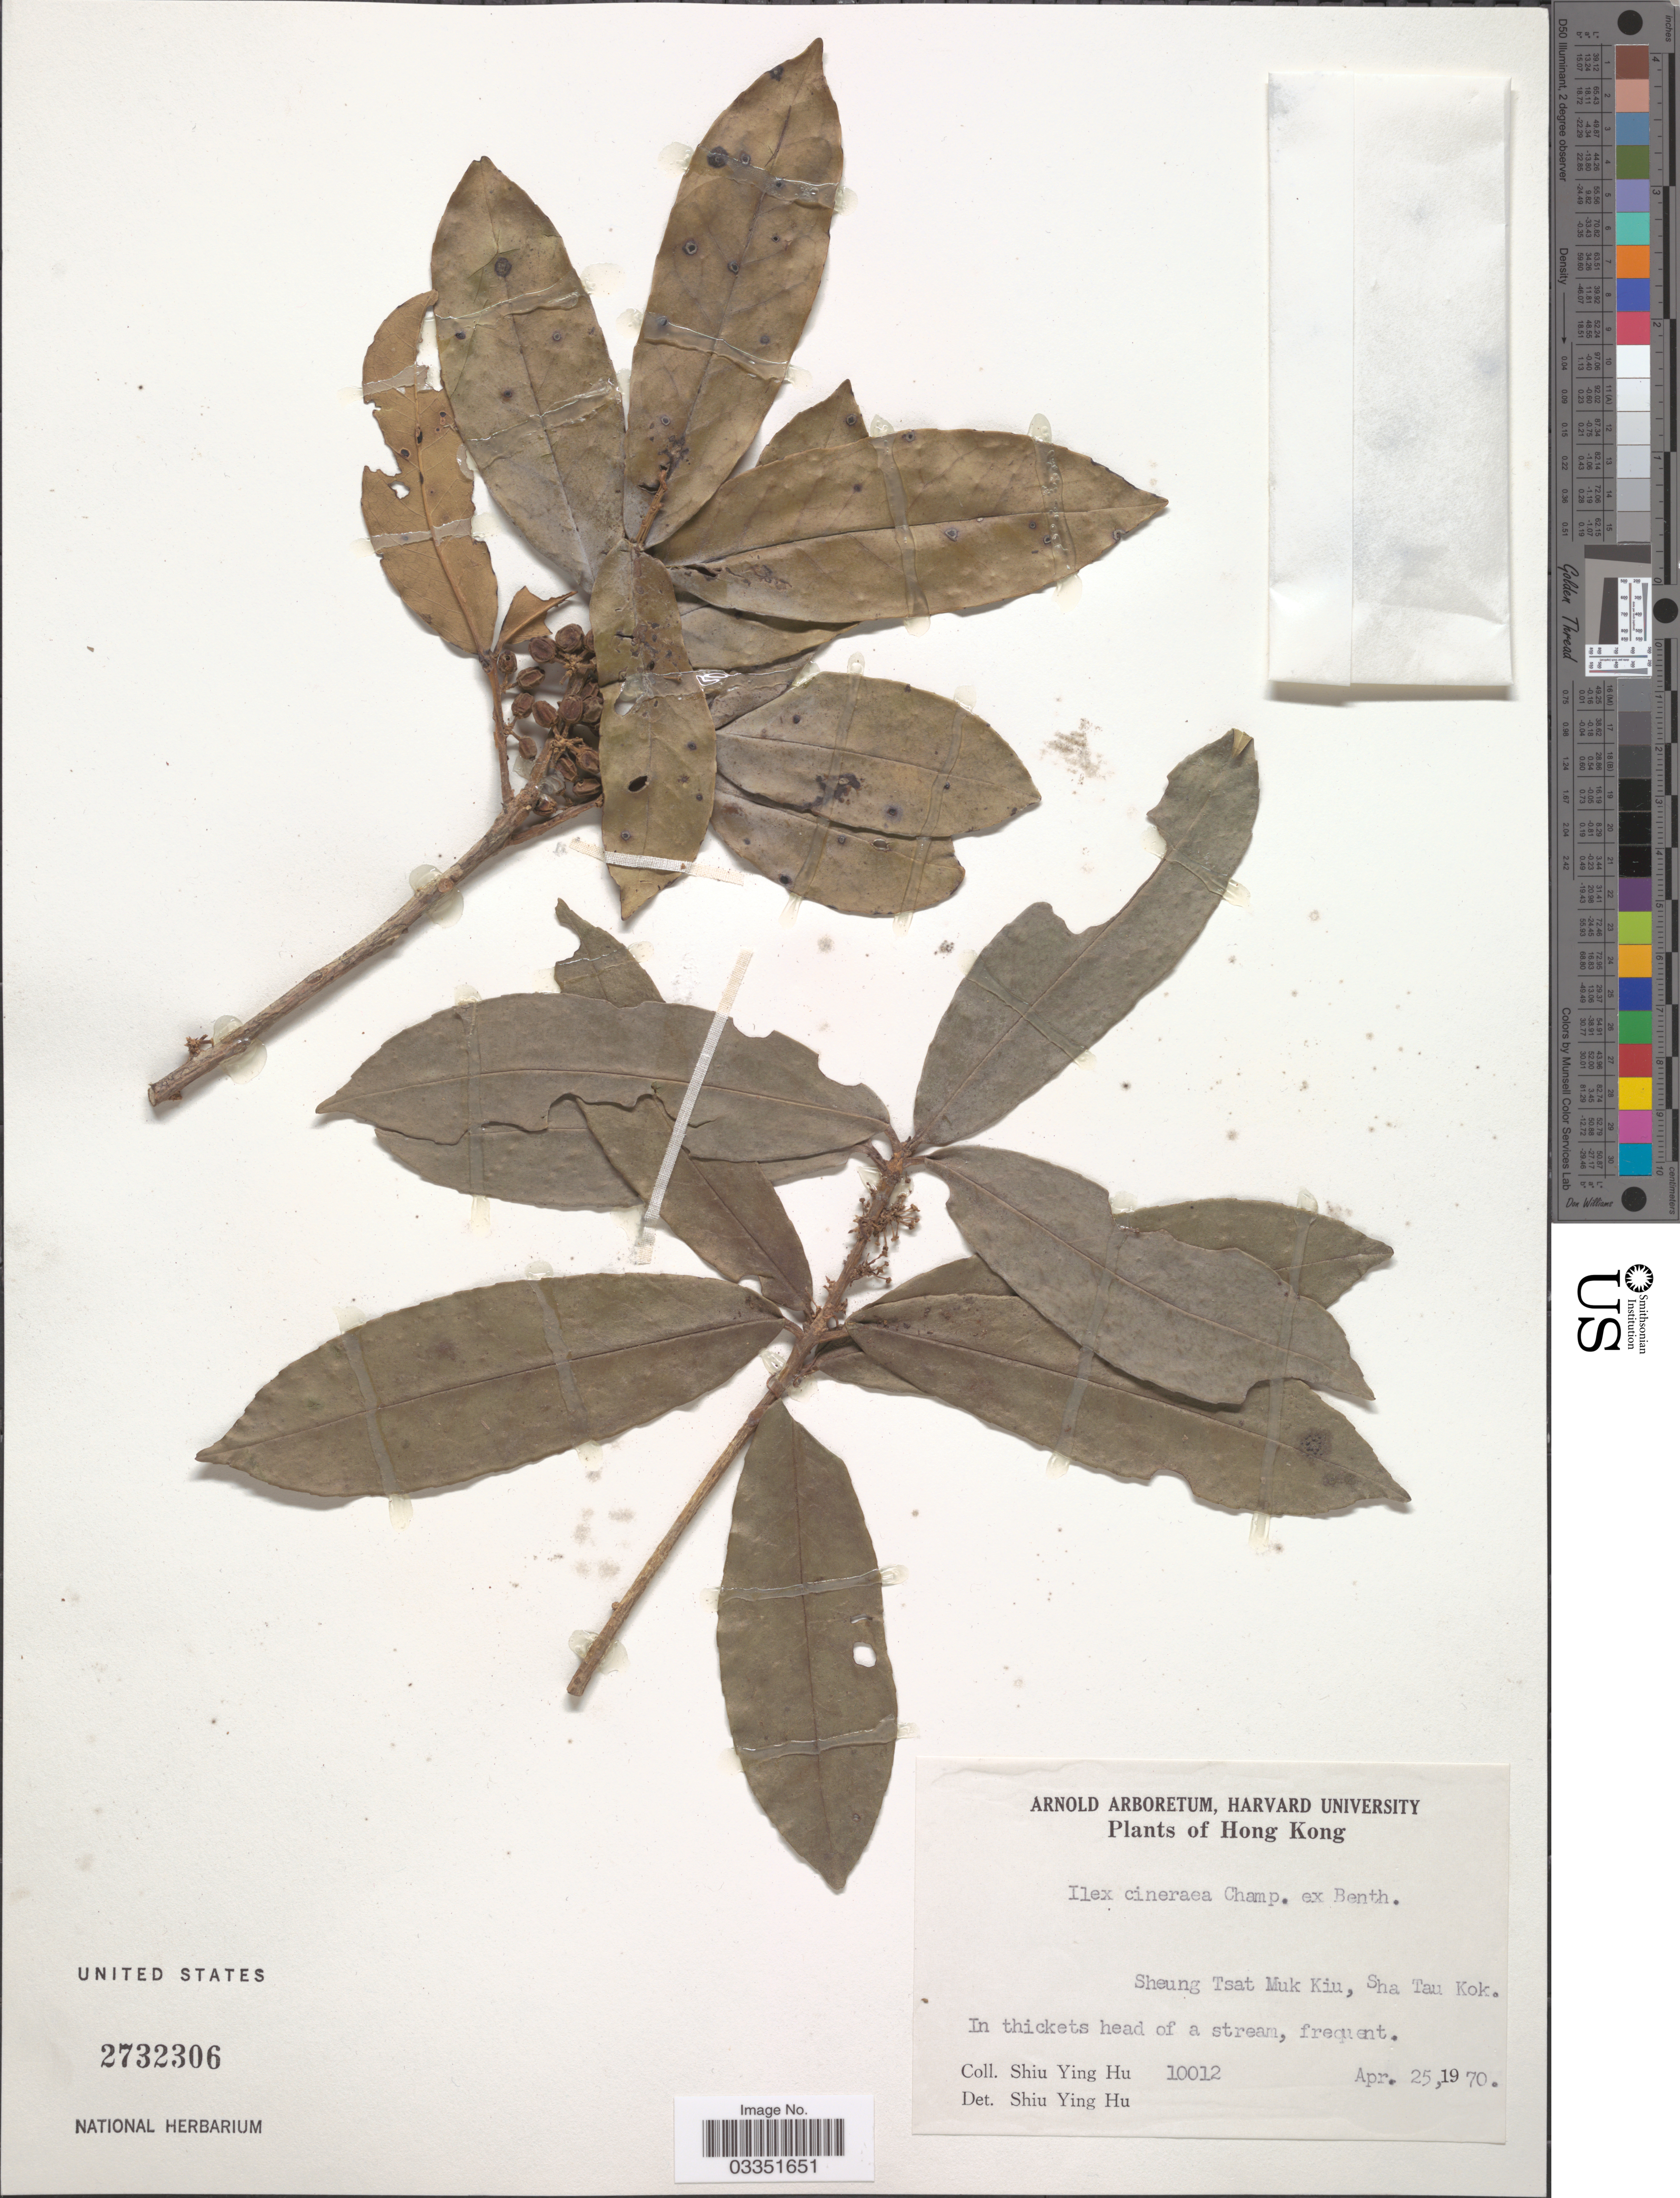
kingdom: Plantae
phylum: Tracheophyta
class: Magnoliopsida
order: Aquifoliales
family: Aquifoliaceae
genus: Ilex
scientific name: Ilex cinerea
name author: Champ. ex Benth.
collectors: S. Y. Hu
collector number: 10012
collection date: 1970-04-25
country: China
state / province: Hong Kong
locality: Sheung Tsat Muk Kiu, Sha Tau Kok.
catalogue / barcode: US 2732306